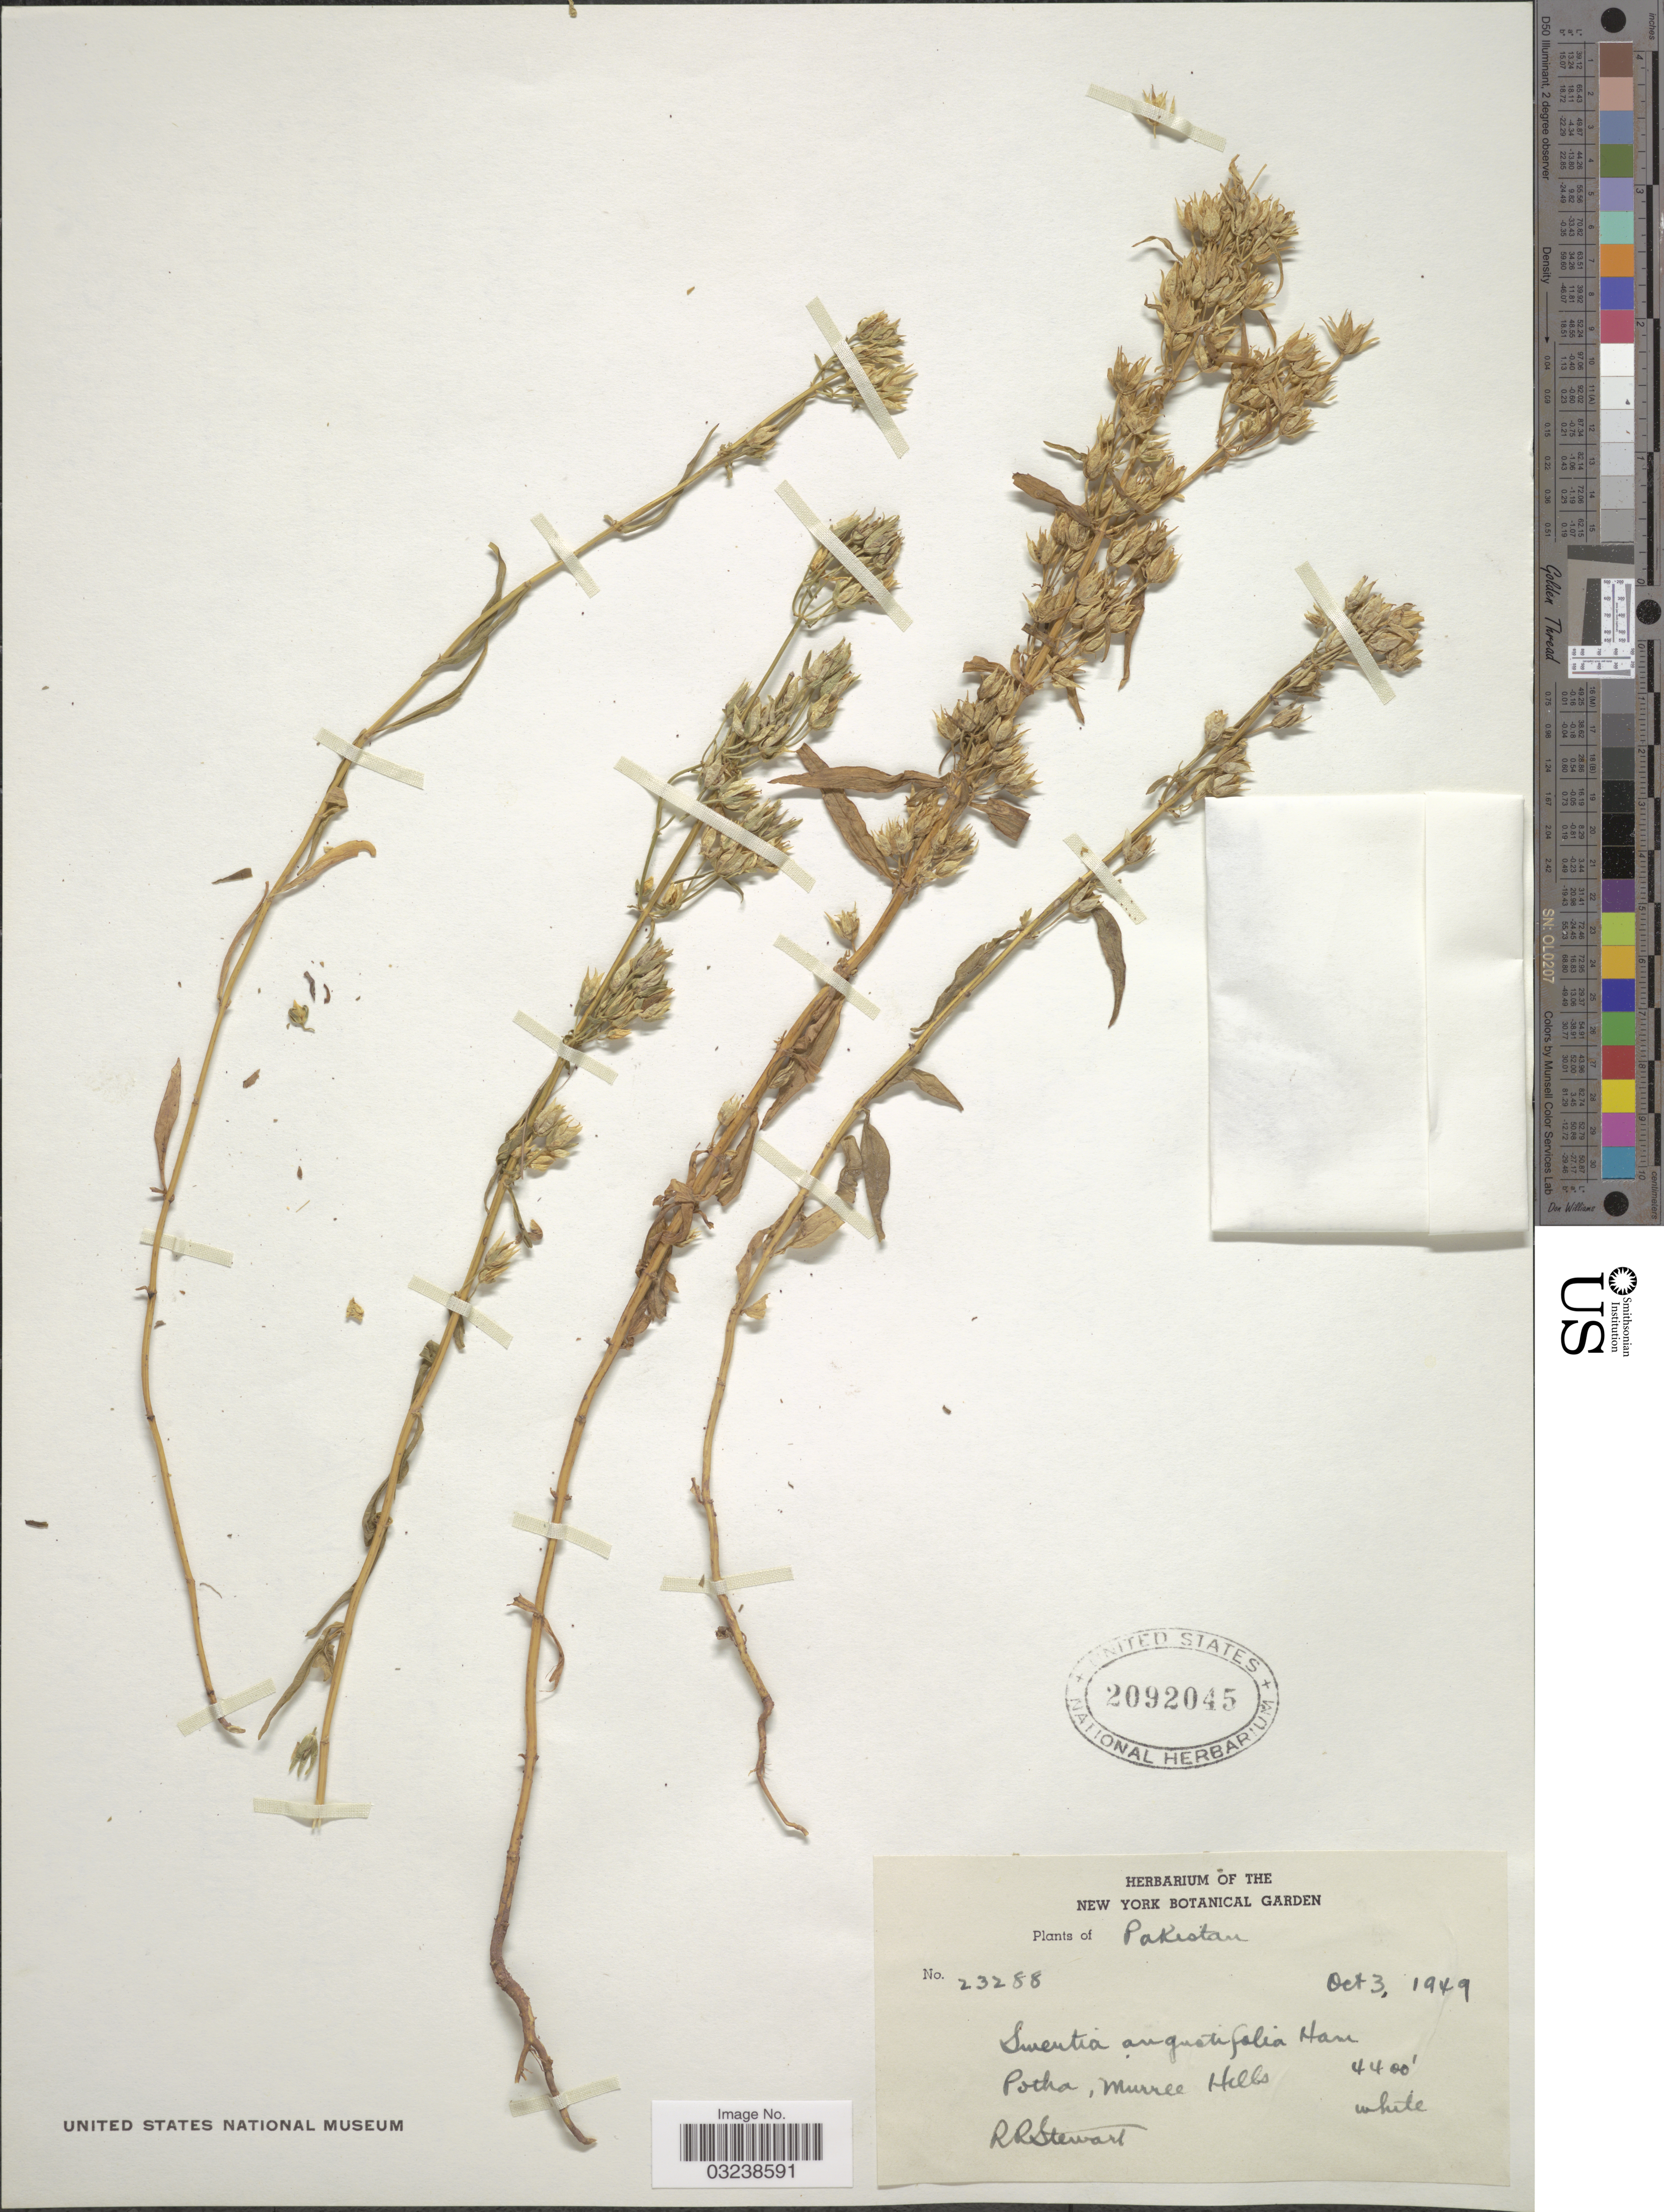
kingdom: Plantae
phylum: Tracheophyta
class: Magnoliopsida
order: Gentianales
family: Gentianaceae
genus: Swertia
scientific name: Swertia angustifolia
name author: Buch.-Ham. ex D. Don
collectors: R. Stewart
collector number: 23288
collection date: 1949-10-03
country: Pakistan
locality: Potha, Murree Hills.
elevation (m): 1341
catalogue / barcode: US 2092045